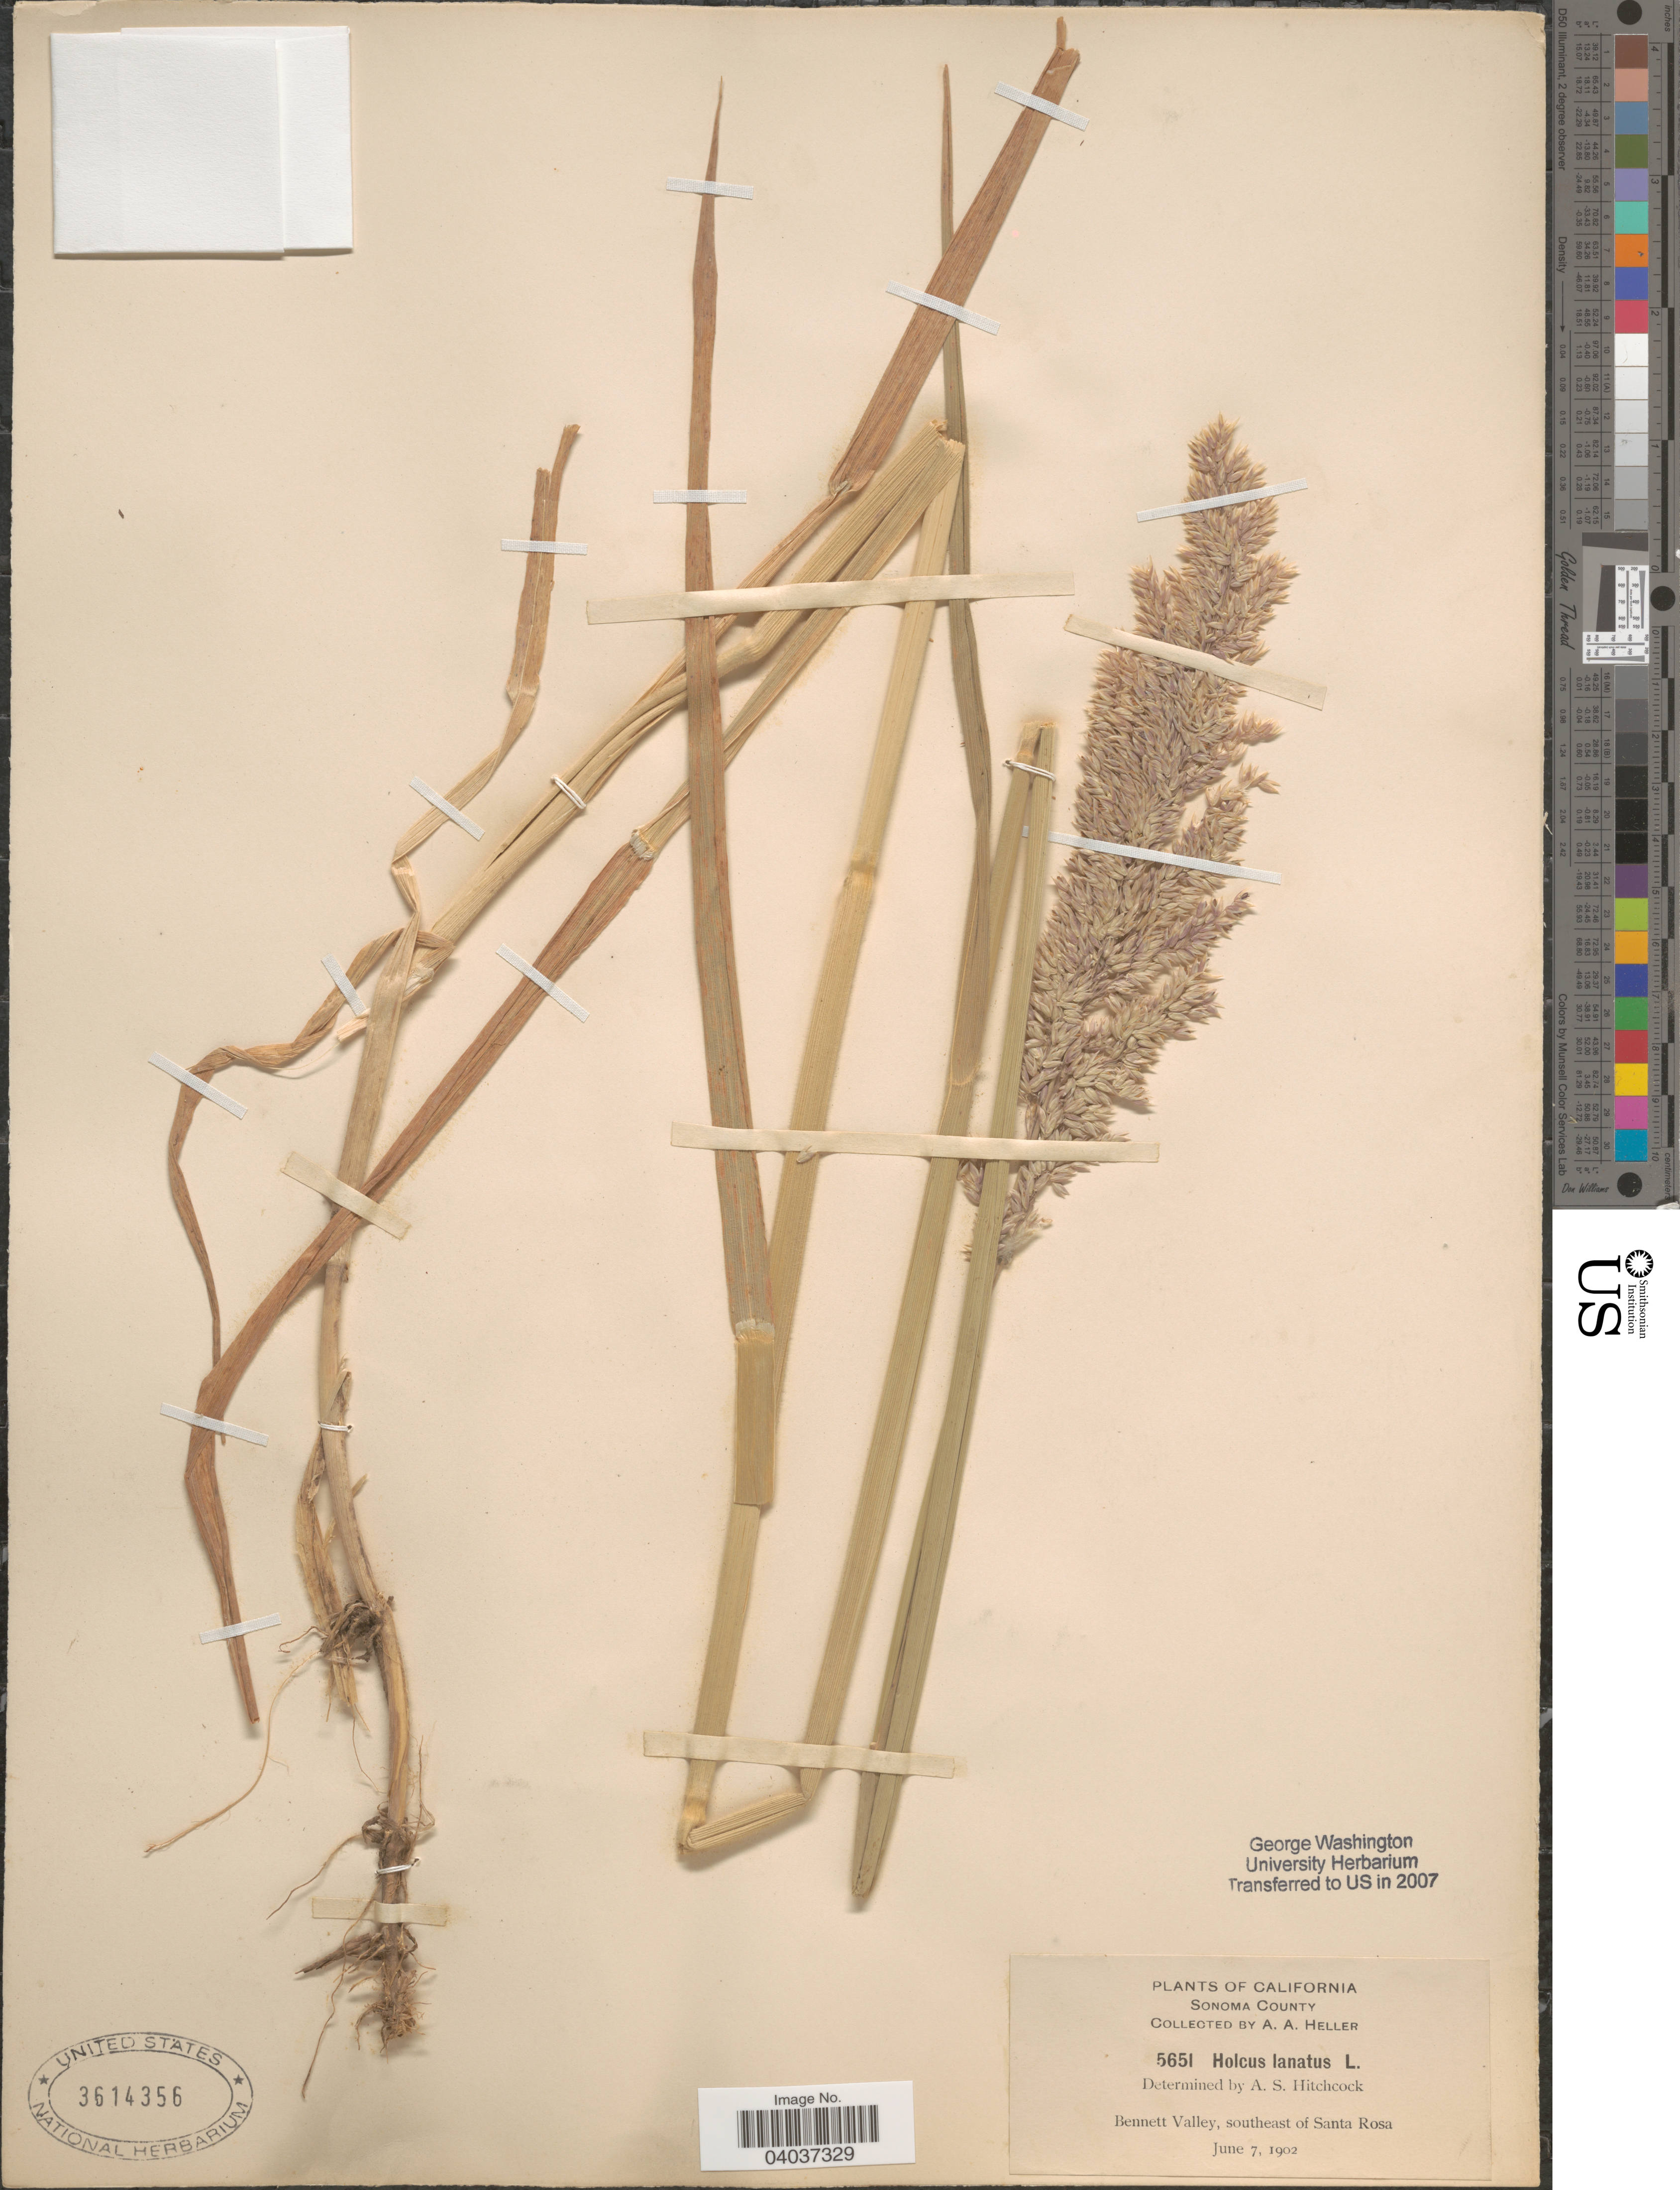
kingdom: Plantae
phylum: Tracheophyta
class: Liliopsida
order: Poales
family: Poaceae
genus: Holcus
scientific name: Holcus lanatus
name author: L.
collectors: A. A. Heller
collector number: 5651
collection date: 1902-06-07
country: United States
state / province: California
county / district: Sonoma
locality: Sonoma County. Bennett Valley, southeast of Santa Rosa.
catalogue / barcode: US 3614356